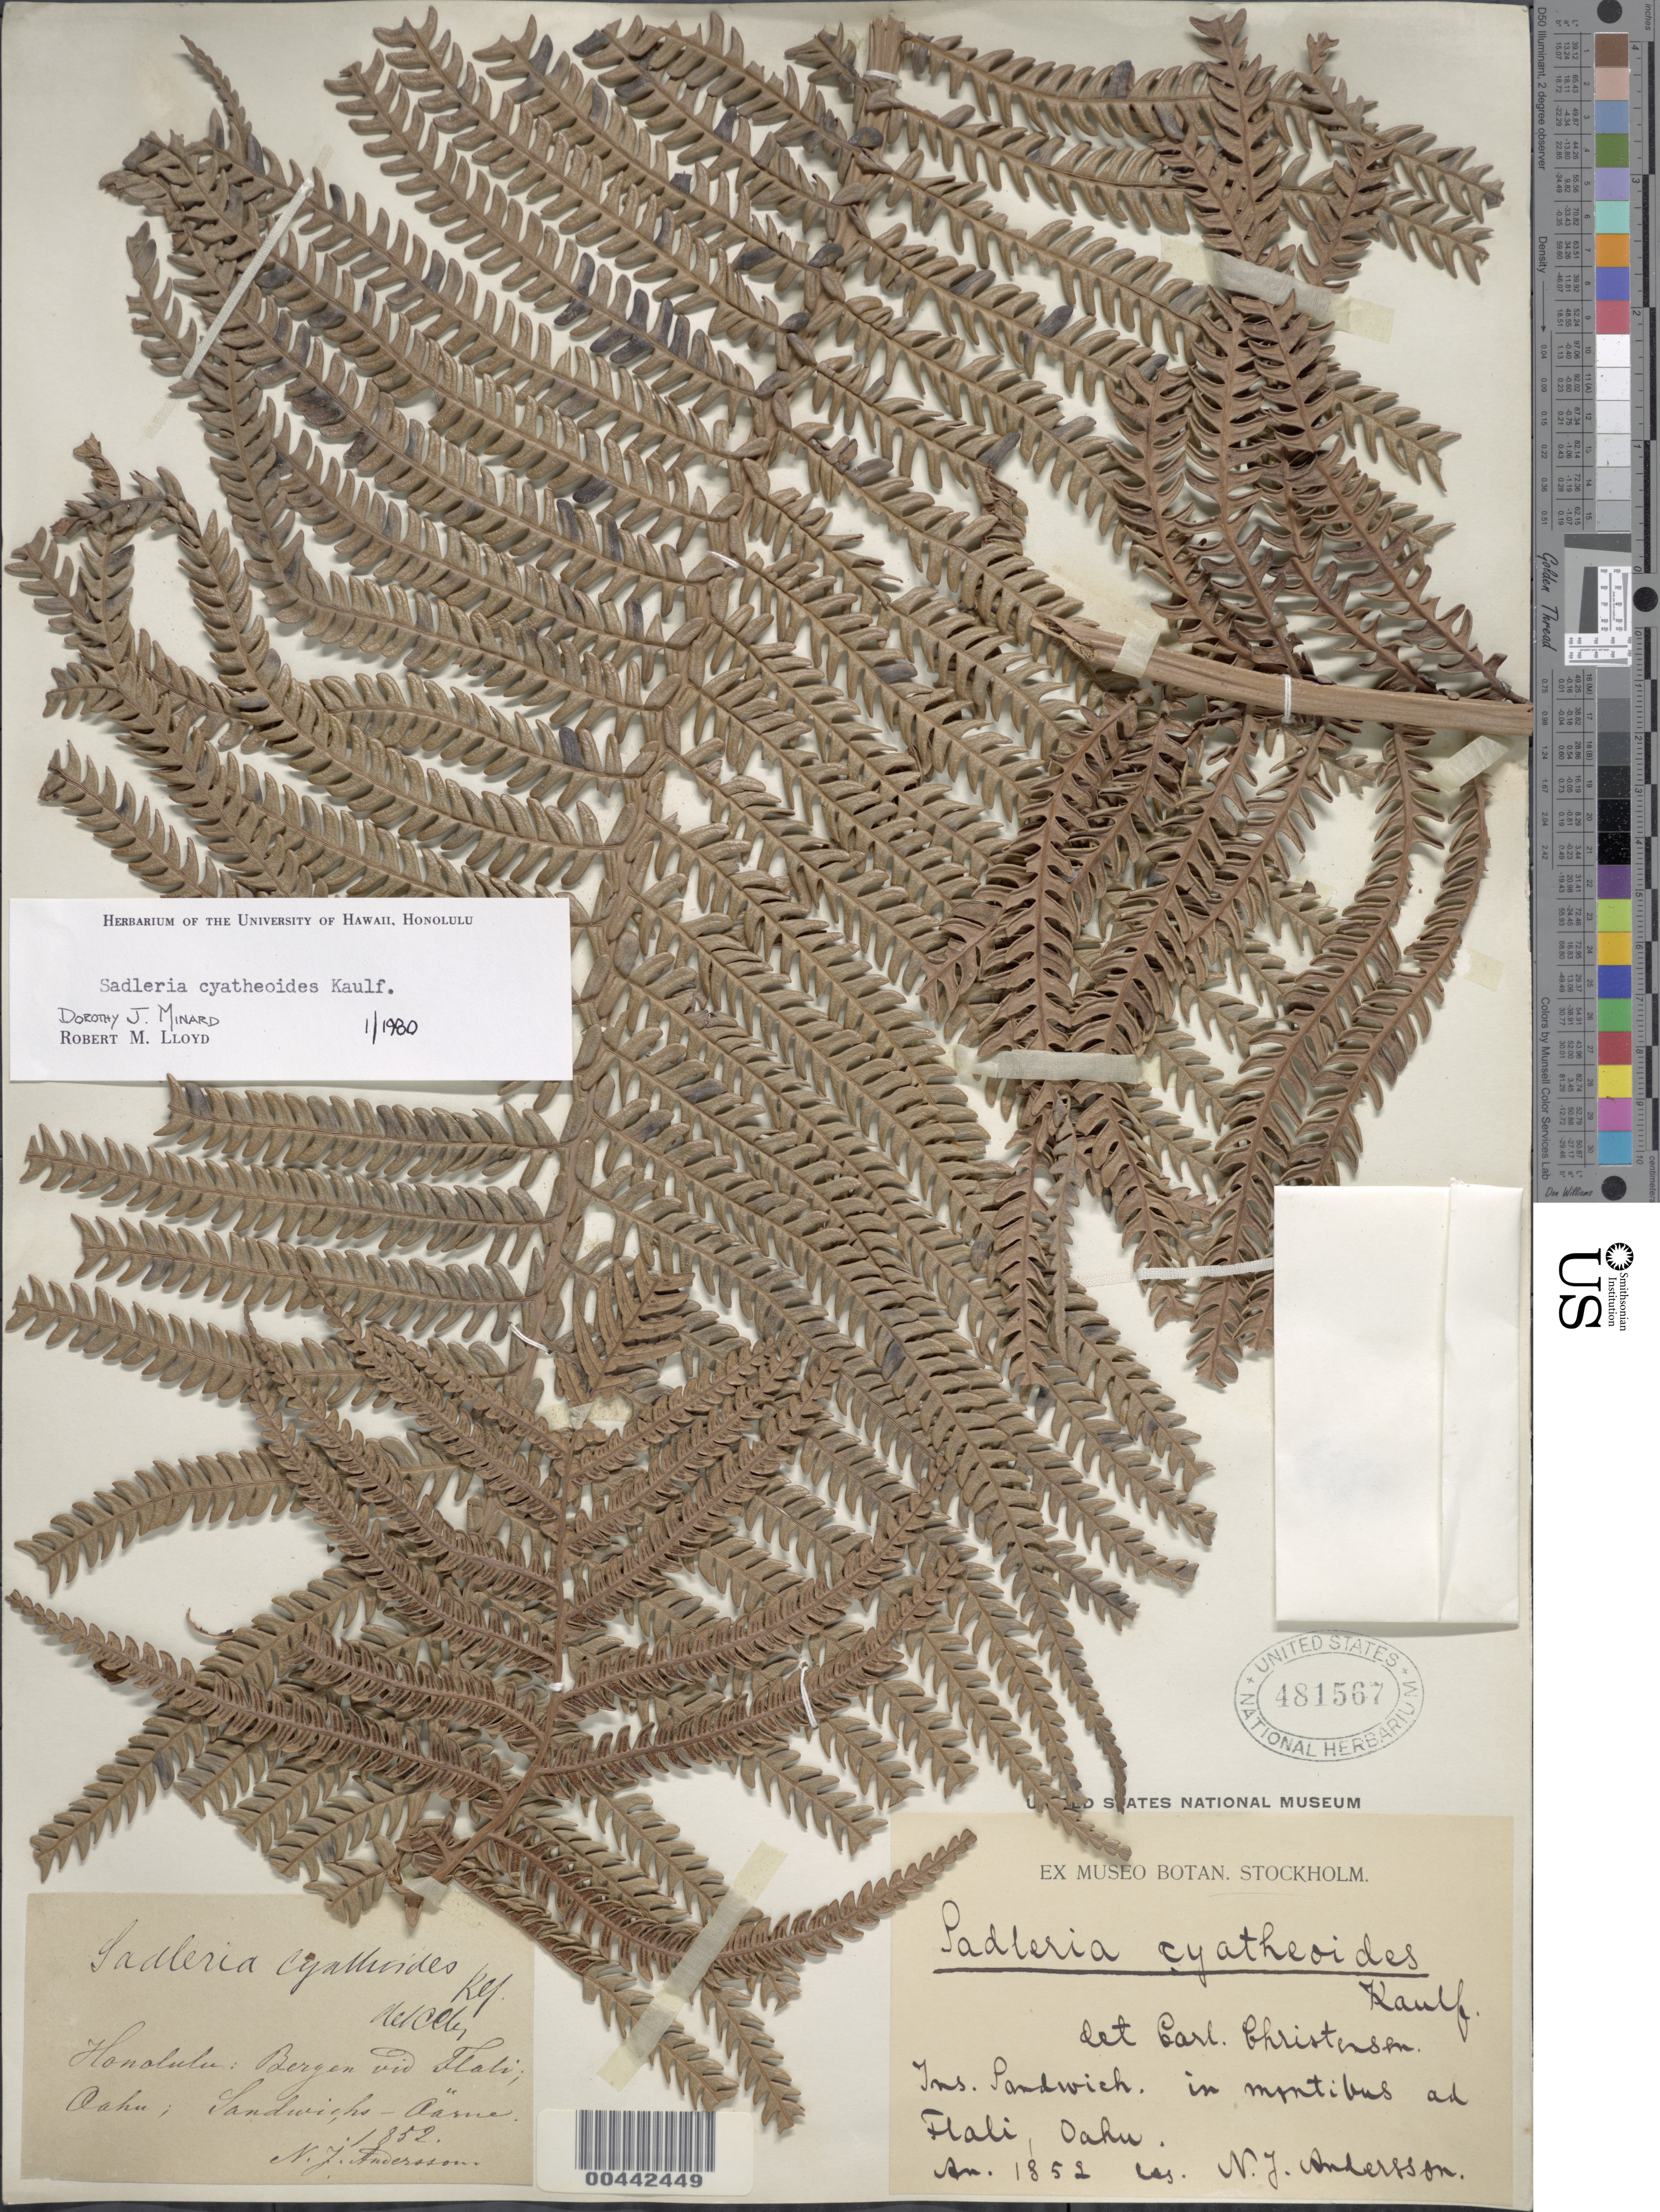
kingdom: Plantae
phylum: Tracheophyta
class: Polypodiopsida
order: Polypodiales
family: Blechnaceae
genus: Sadleria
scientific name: Sadleria cyatheoides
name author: Kaulf.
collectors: N. J. Andersson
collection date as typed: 1852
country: United States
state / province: Hawaii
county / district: Honolulu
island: Oahu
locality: Ins. Sandwich, Pali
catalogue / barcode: US 481567